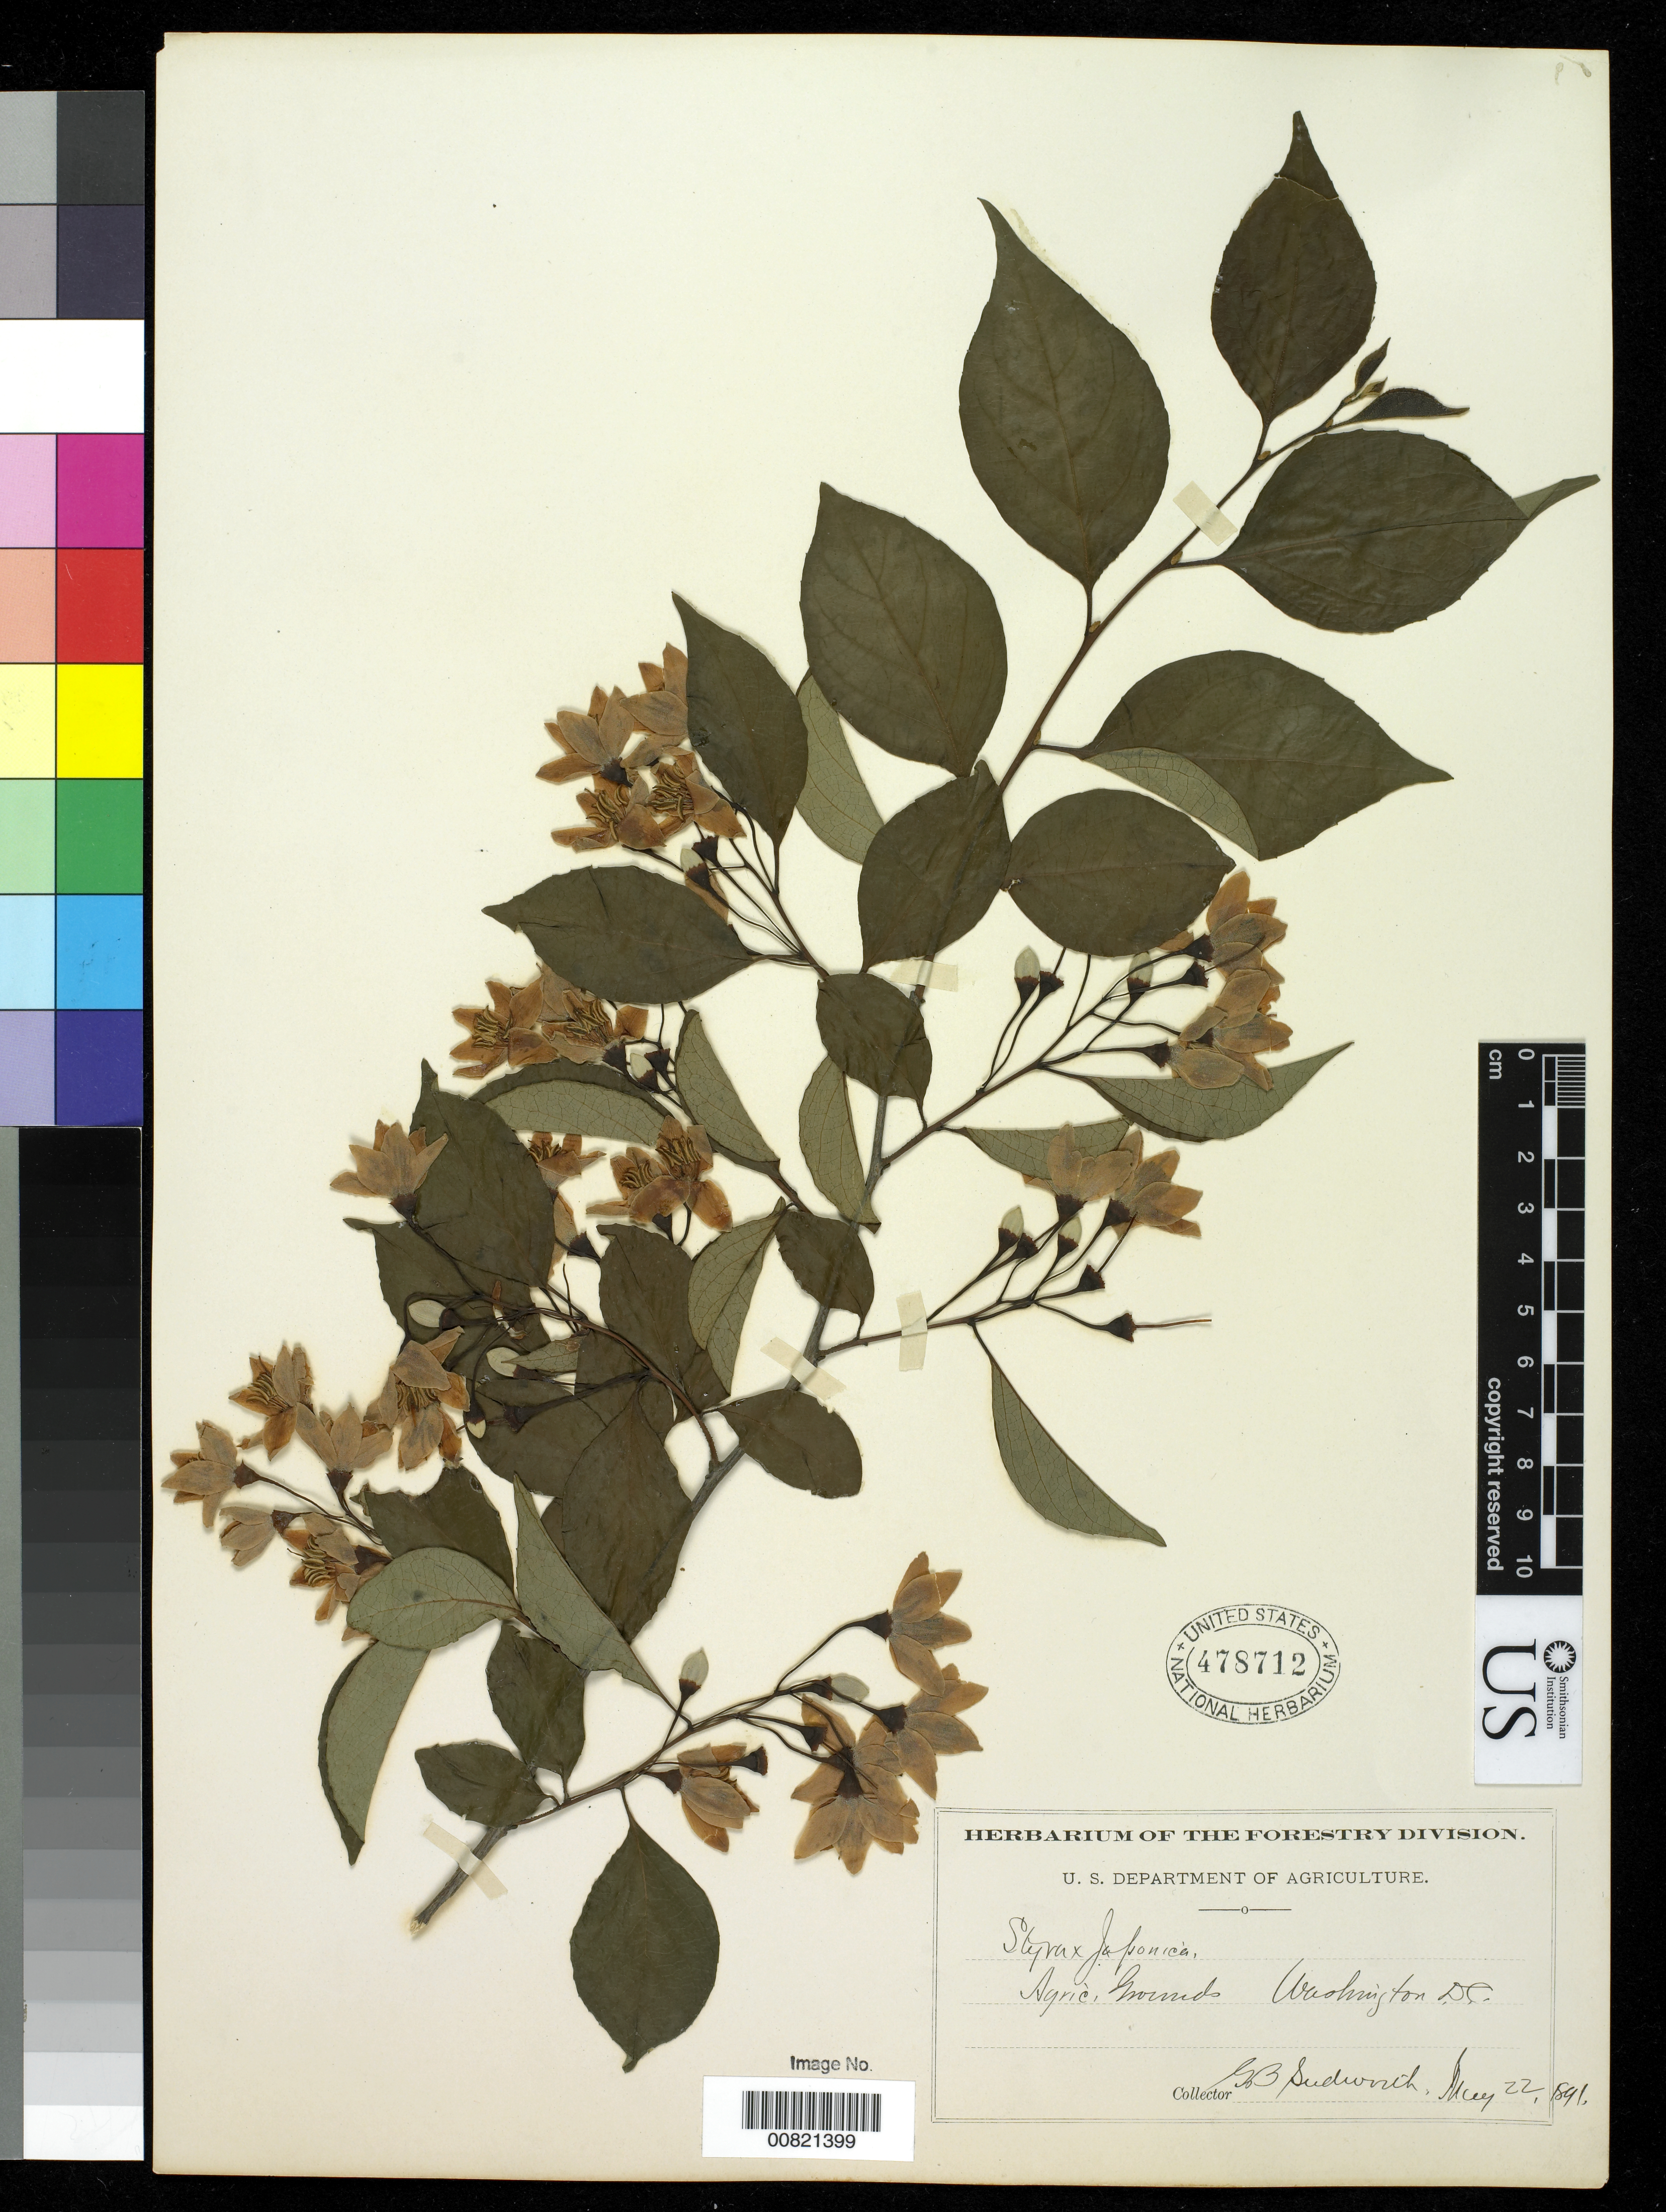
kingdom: Plantae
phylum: Tracheophyta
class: Magnoliopsida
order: Ericales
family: Styracaceae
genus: Styrax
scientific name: Styrax japonicus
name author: Siebold & Zucc.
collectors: G. B. Sudworth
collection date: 1891-05-22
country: United States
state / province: District of Columbia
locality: U.S. Department of Agriculture grounds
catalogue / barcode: US 478712